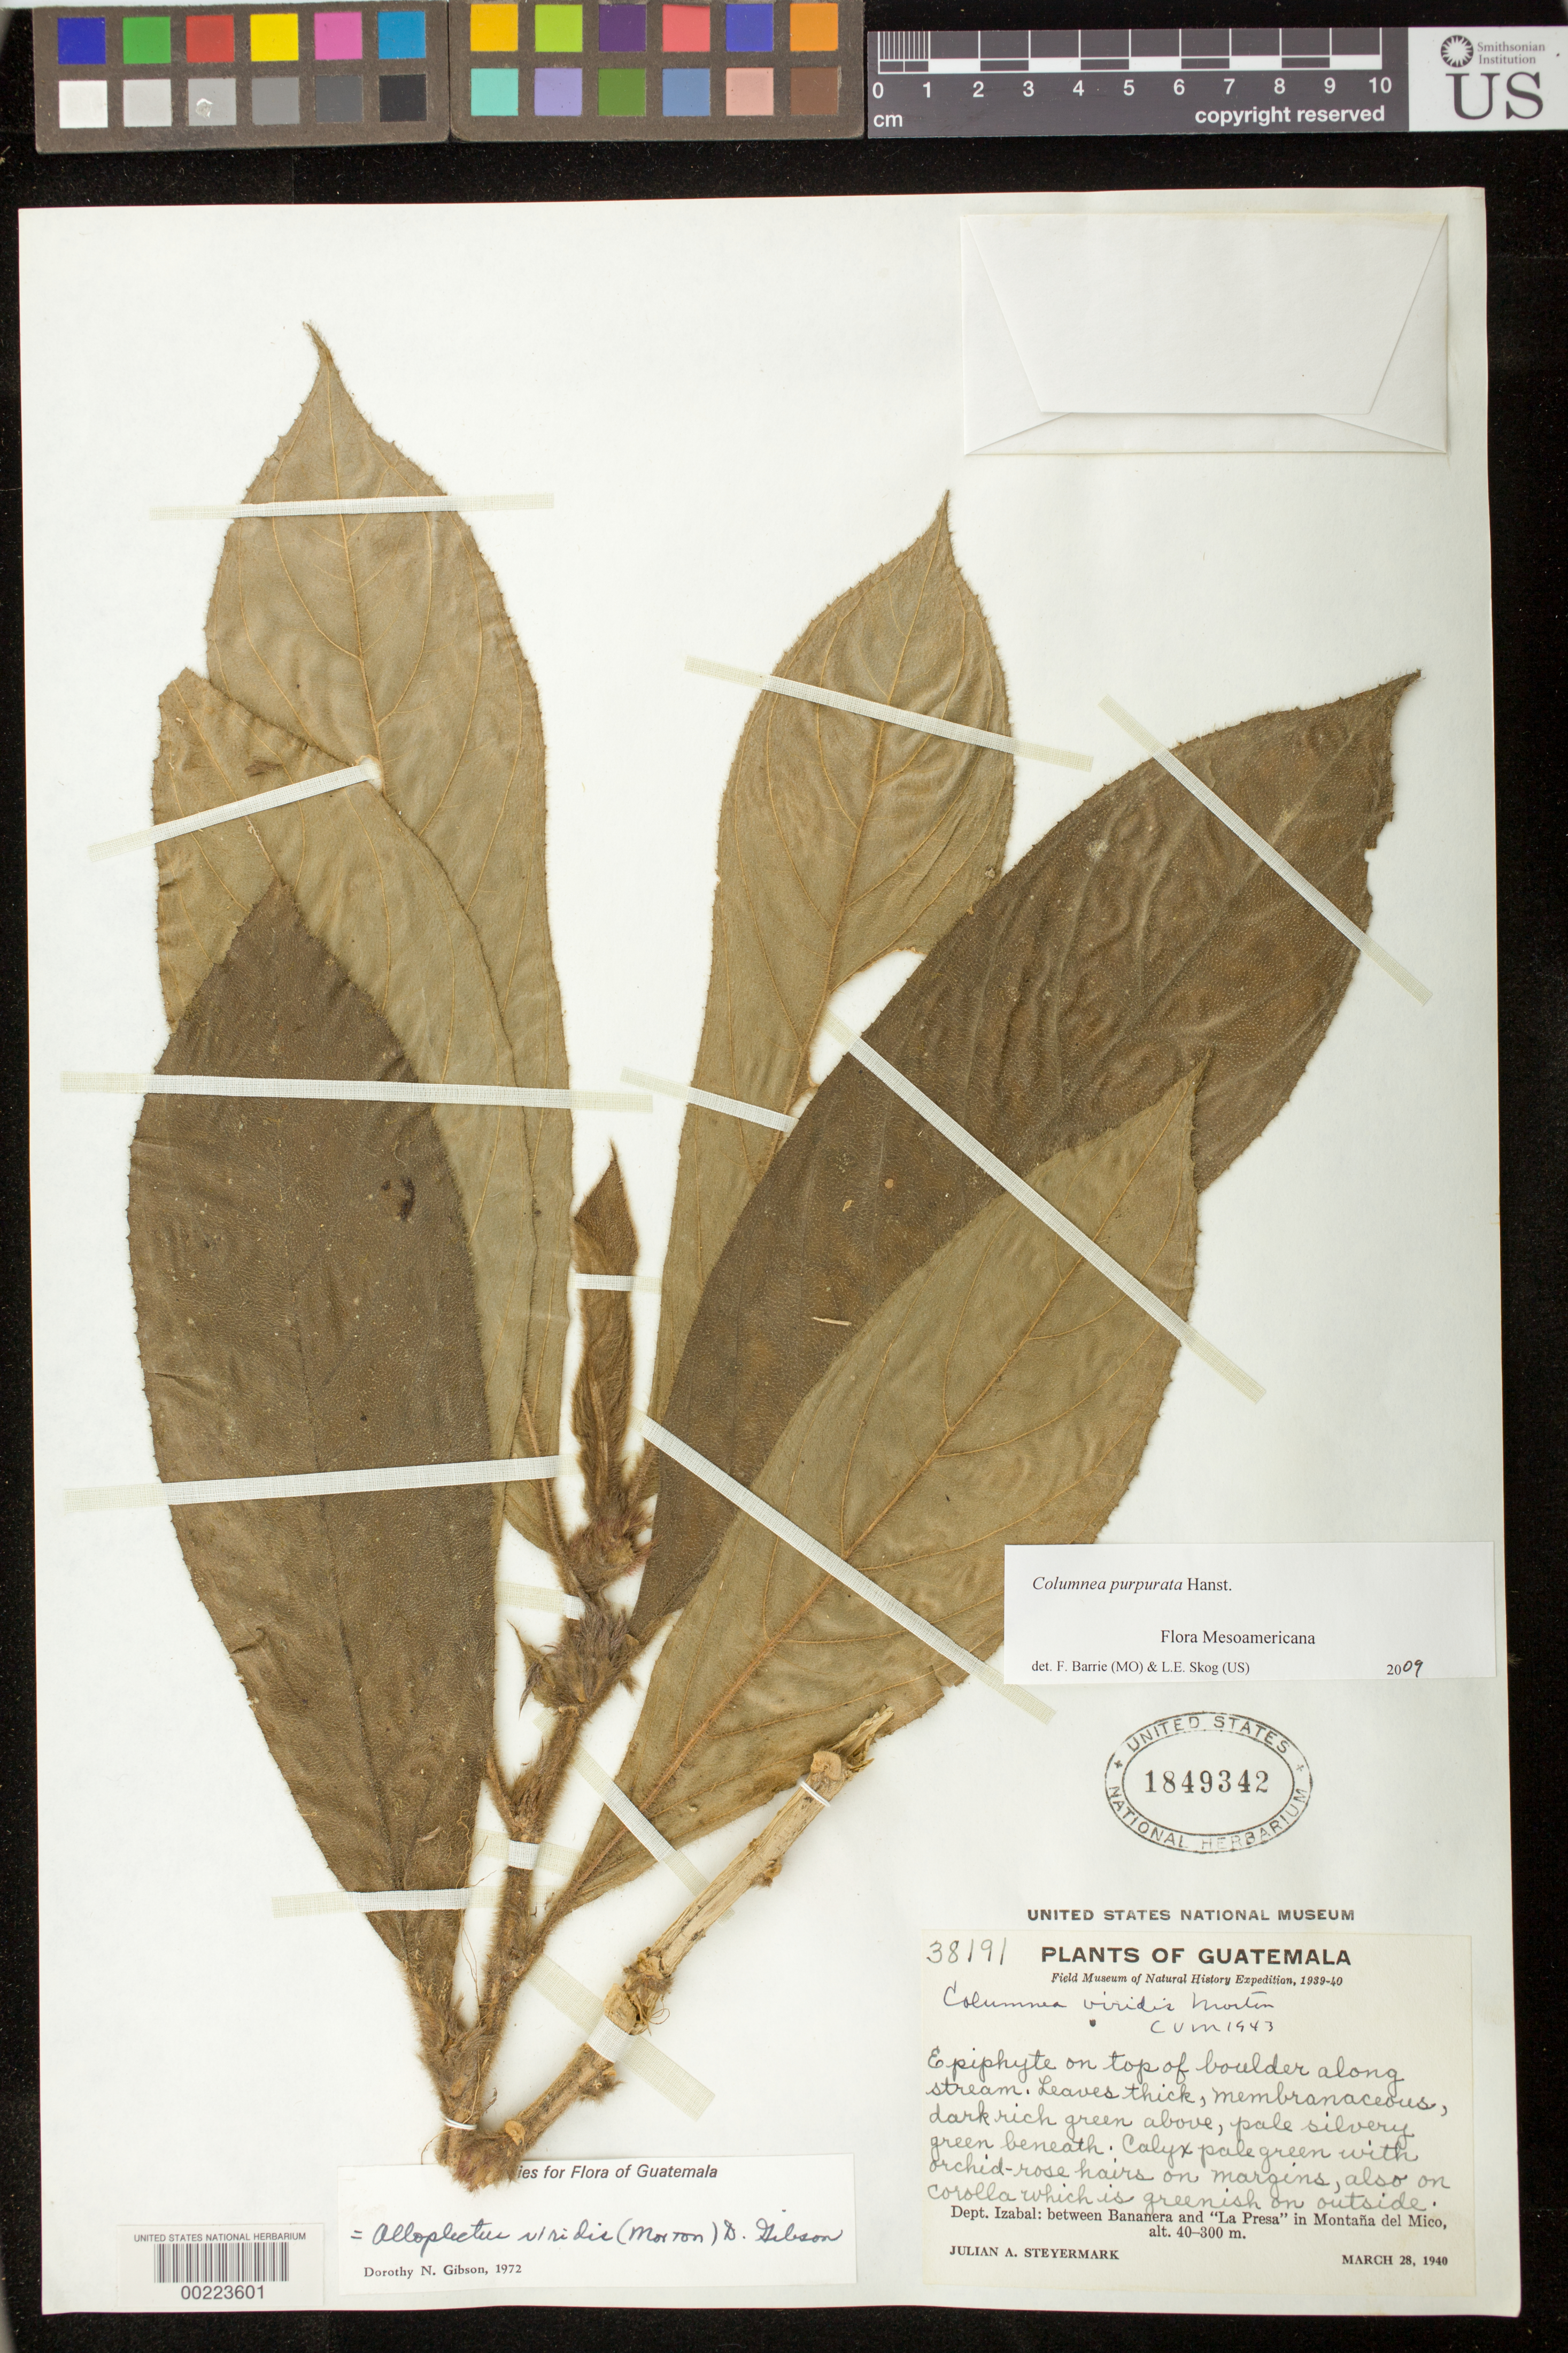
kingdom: Plantae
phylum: Tracheophyta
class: Magnoliopsida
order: Lamiales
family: Gesneriaceae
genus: Columnea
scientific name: Columnea purpurata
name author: Hanst.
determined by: Skog, Laurence E.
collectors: J. Steyermark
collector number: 38191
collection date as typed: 28 Mar 1940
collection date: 1940-03-28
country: Guatemala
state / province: Izabal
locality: Between Bananera and "La Presa" in Montana del Mico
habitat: on top of boulder along stream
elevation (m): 40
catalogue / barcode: US 1849342